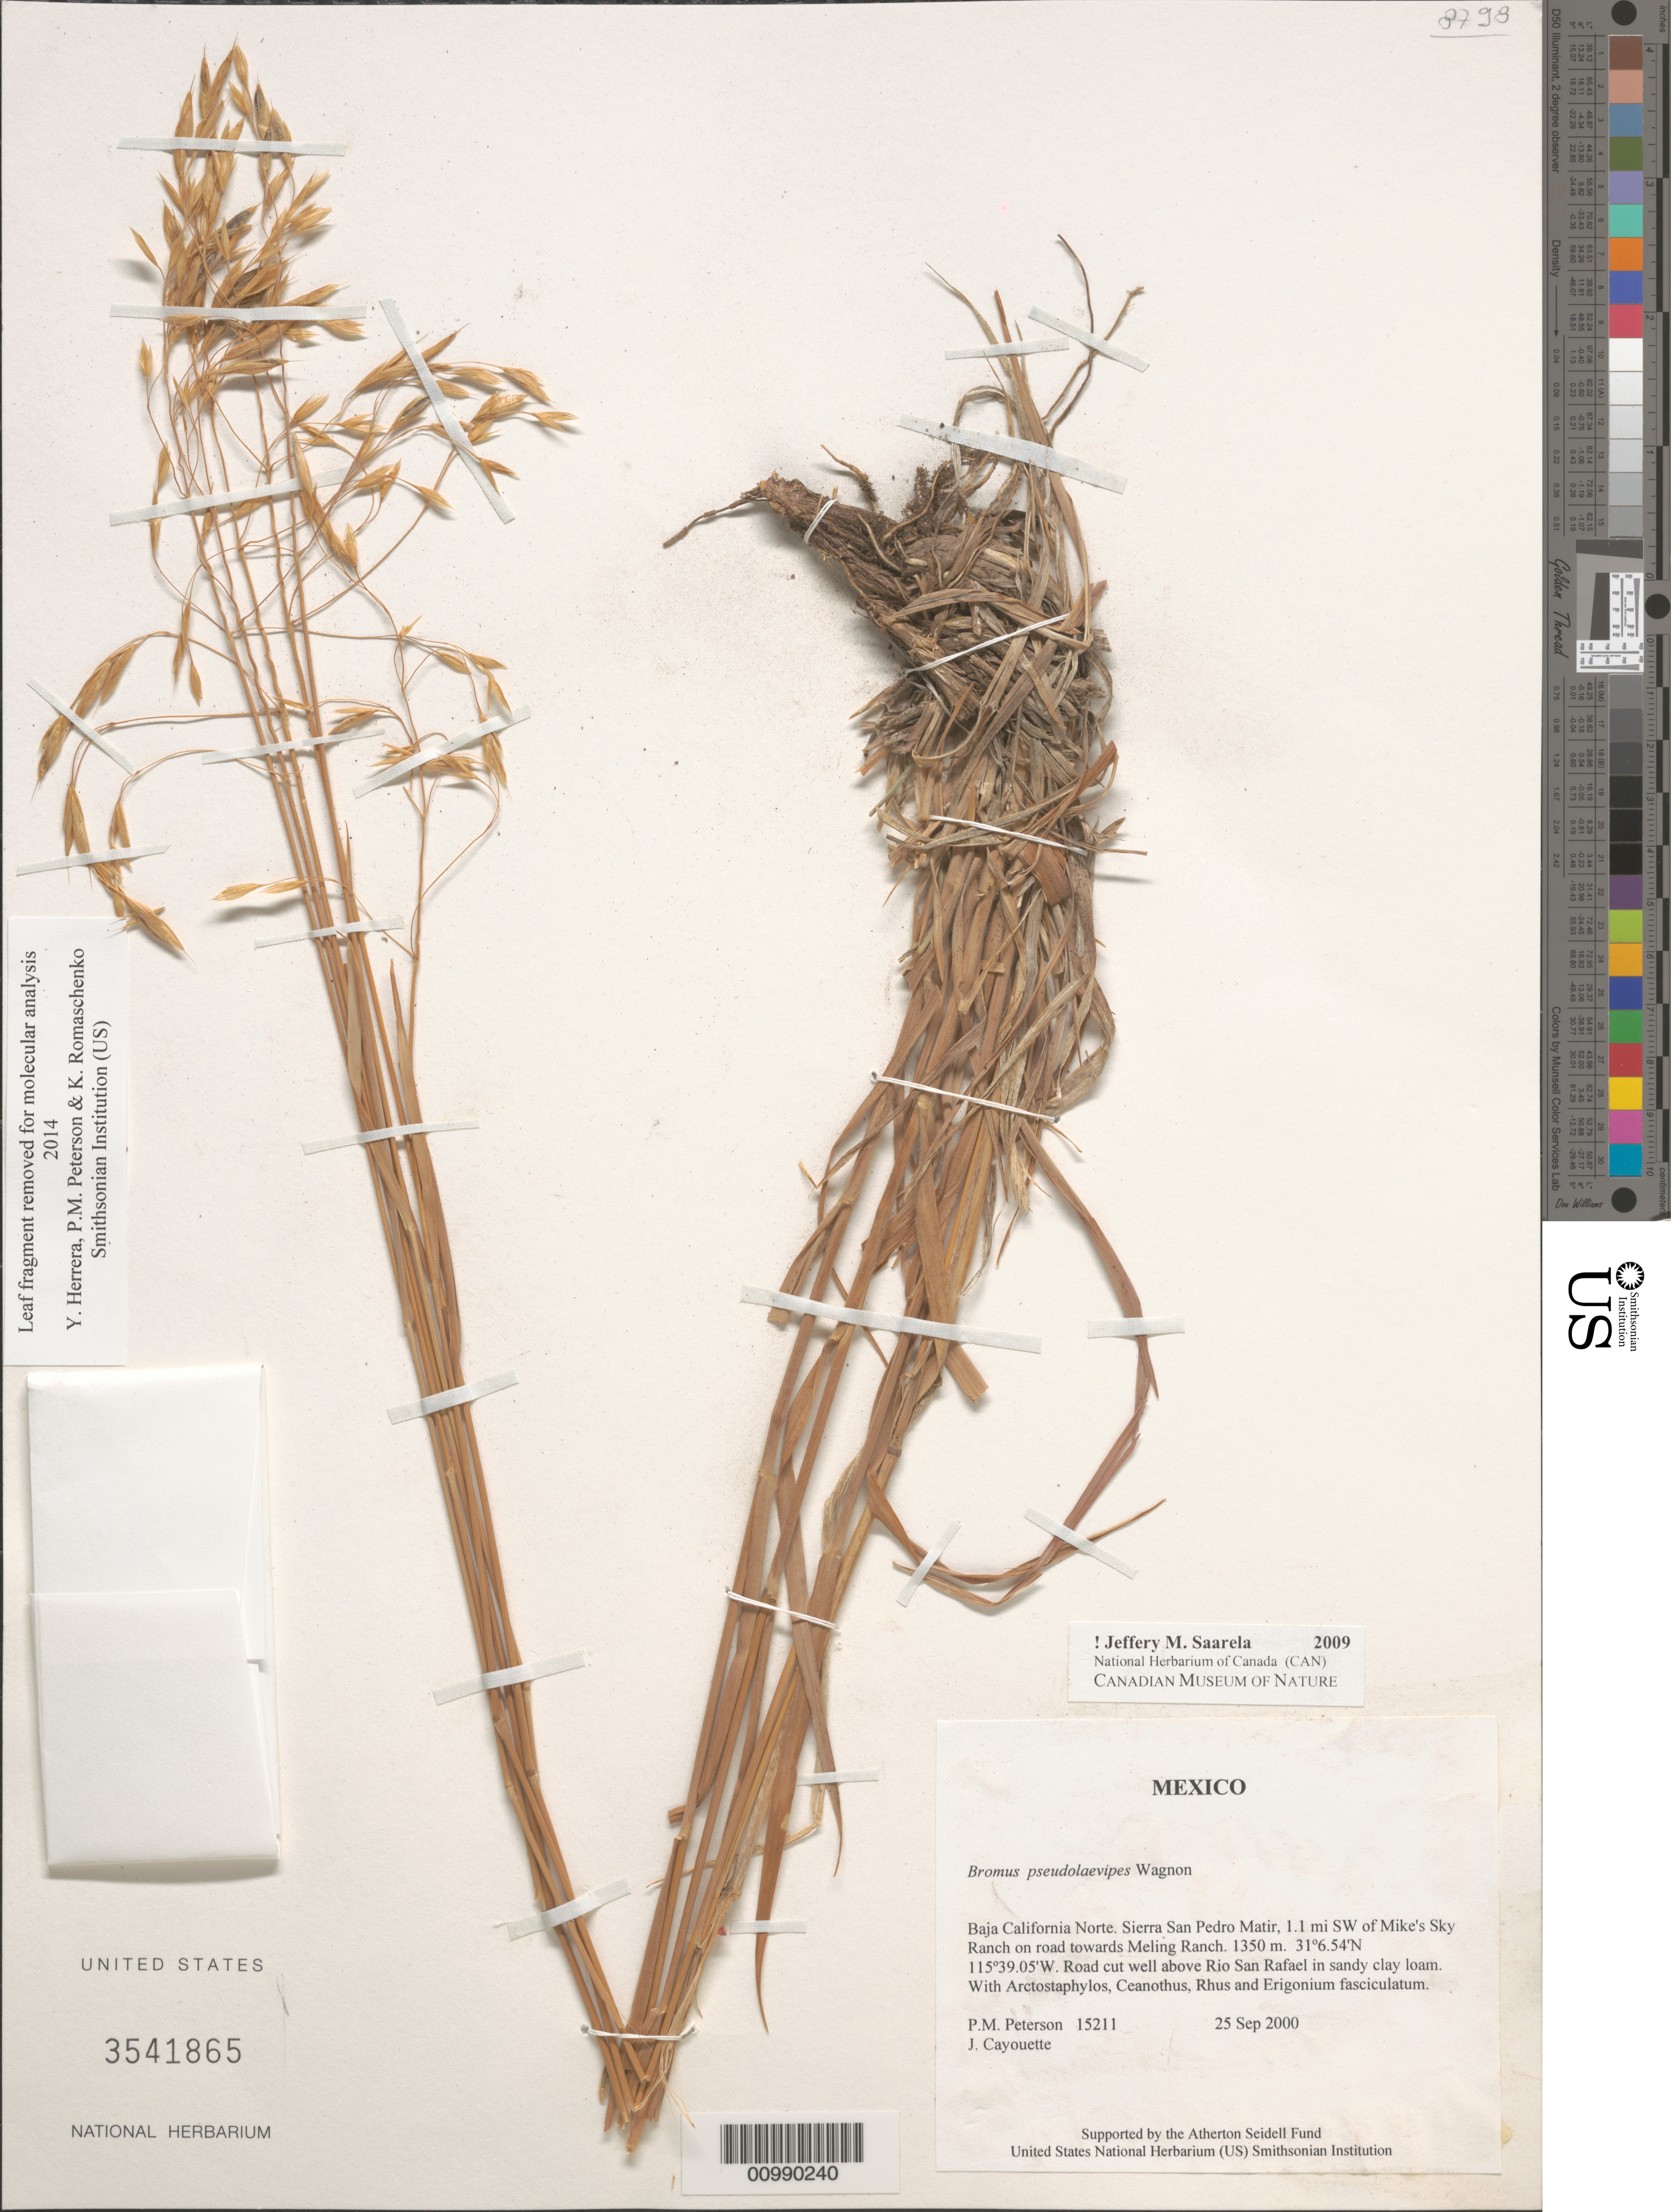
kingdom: Plantae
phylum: Tracheophyta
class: Liliopsida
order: Poales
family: Poaceae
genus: Bromus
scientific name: Bromus pseudolaevipes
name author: Wagnon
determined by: Saarela, J. M., (CAN), Canadian Museum of Nature (CANADA)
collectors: P. M. Peterson & J. Cayouette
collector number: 15211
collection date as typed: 25 Sep 2000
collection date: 2000-09-25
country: Mexico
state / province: Baja California Norte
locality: Sierra San Pedro Matir, 1.1 mi SW of Mike's Sky Ranch on road towards Meling Ranch.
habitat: Road cut well above Rio San Rafael in sandy clay loam.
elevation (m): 1350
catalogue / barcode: US 3541865